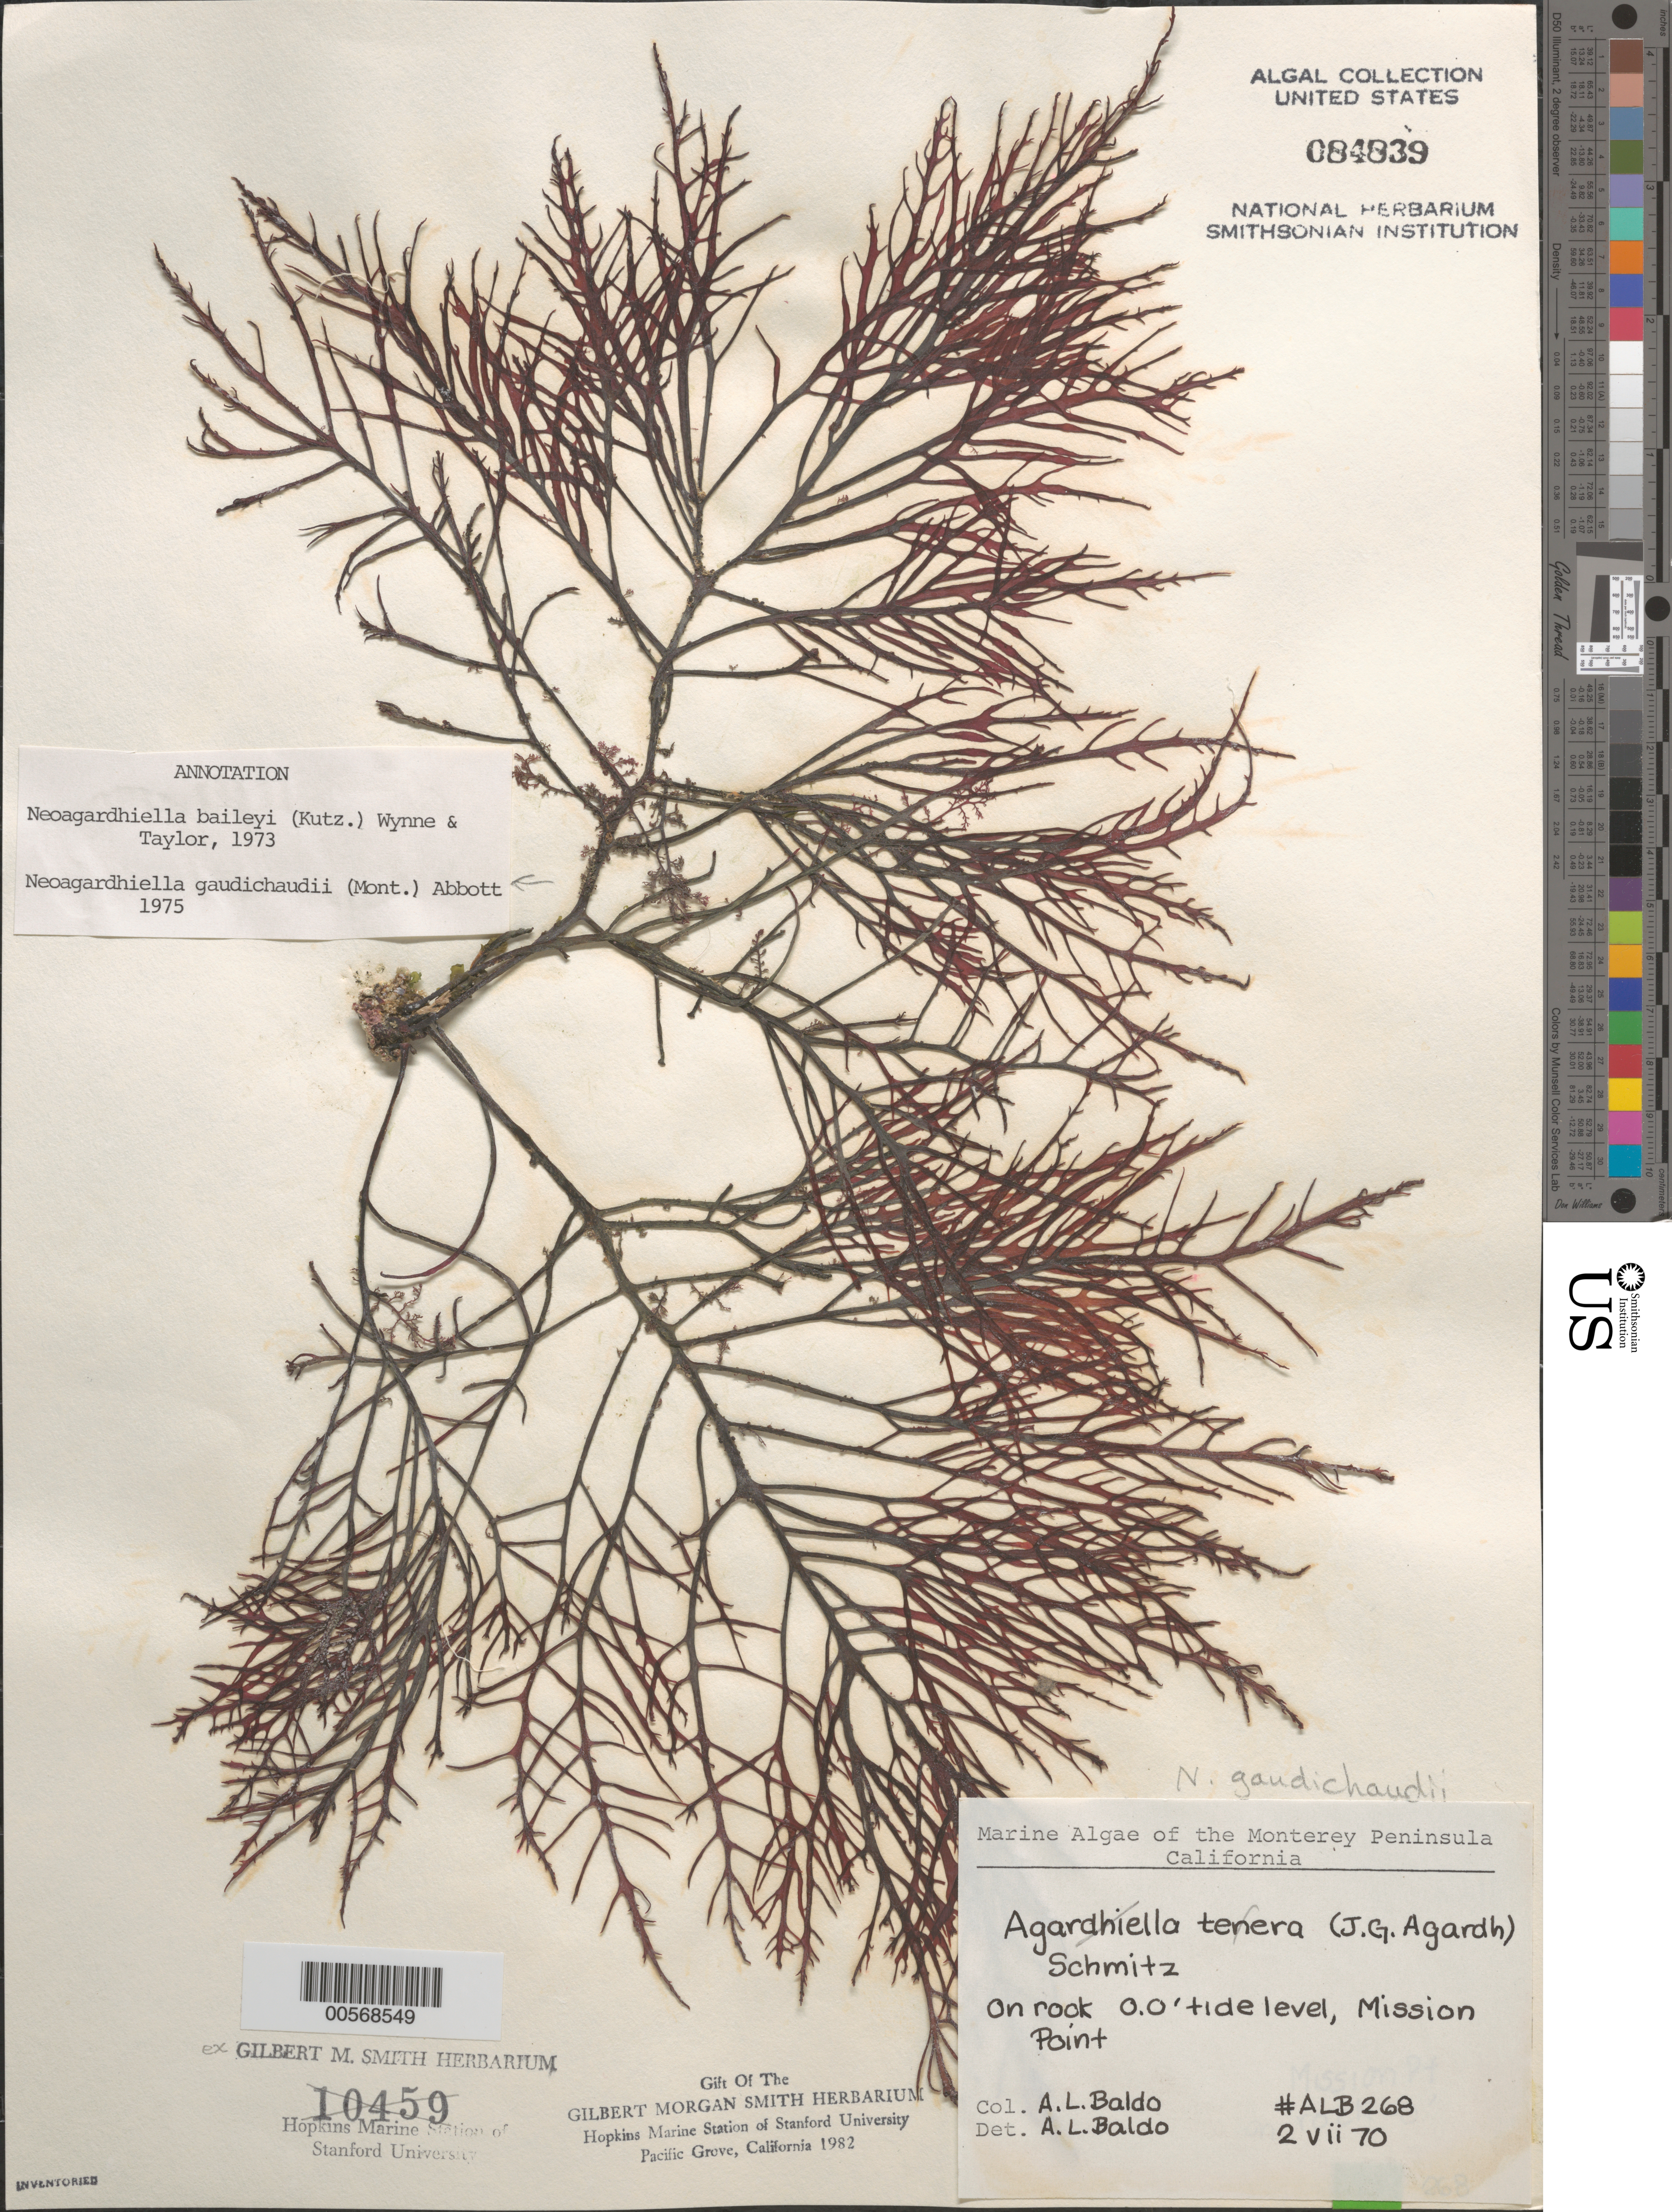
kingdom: Plantae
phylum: Rhodophyta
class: Florideophyceae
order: Gigartinales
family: Solieriaceae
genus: Sarcodiotheca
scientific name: Sarcodiotheca gaudichaudii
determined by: Algae name updating Project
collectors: A. Baldo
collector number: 268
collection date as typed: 02 Jul 1970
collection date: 1970-07-02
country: United States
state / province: California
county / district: Monterey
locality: Mission Point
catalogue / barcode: US 84839